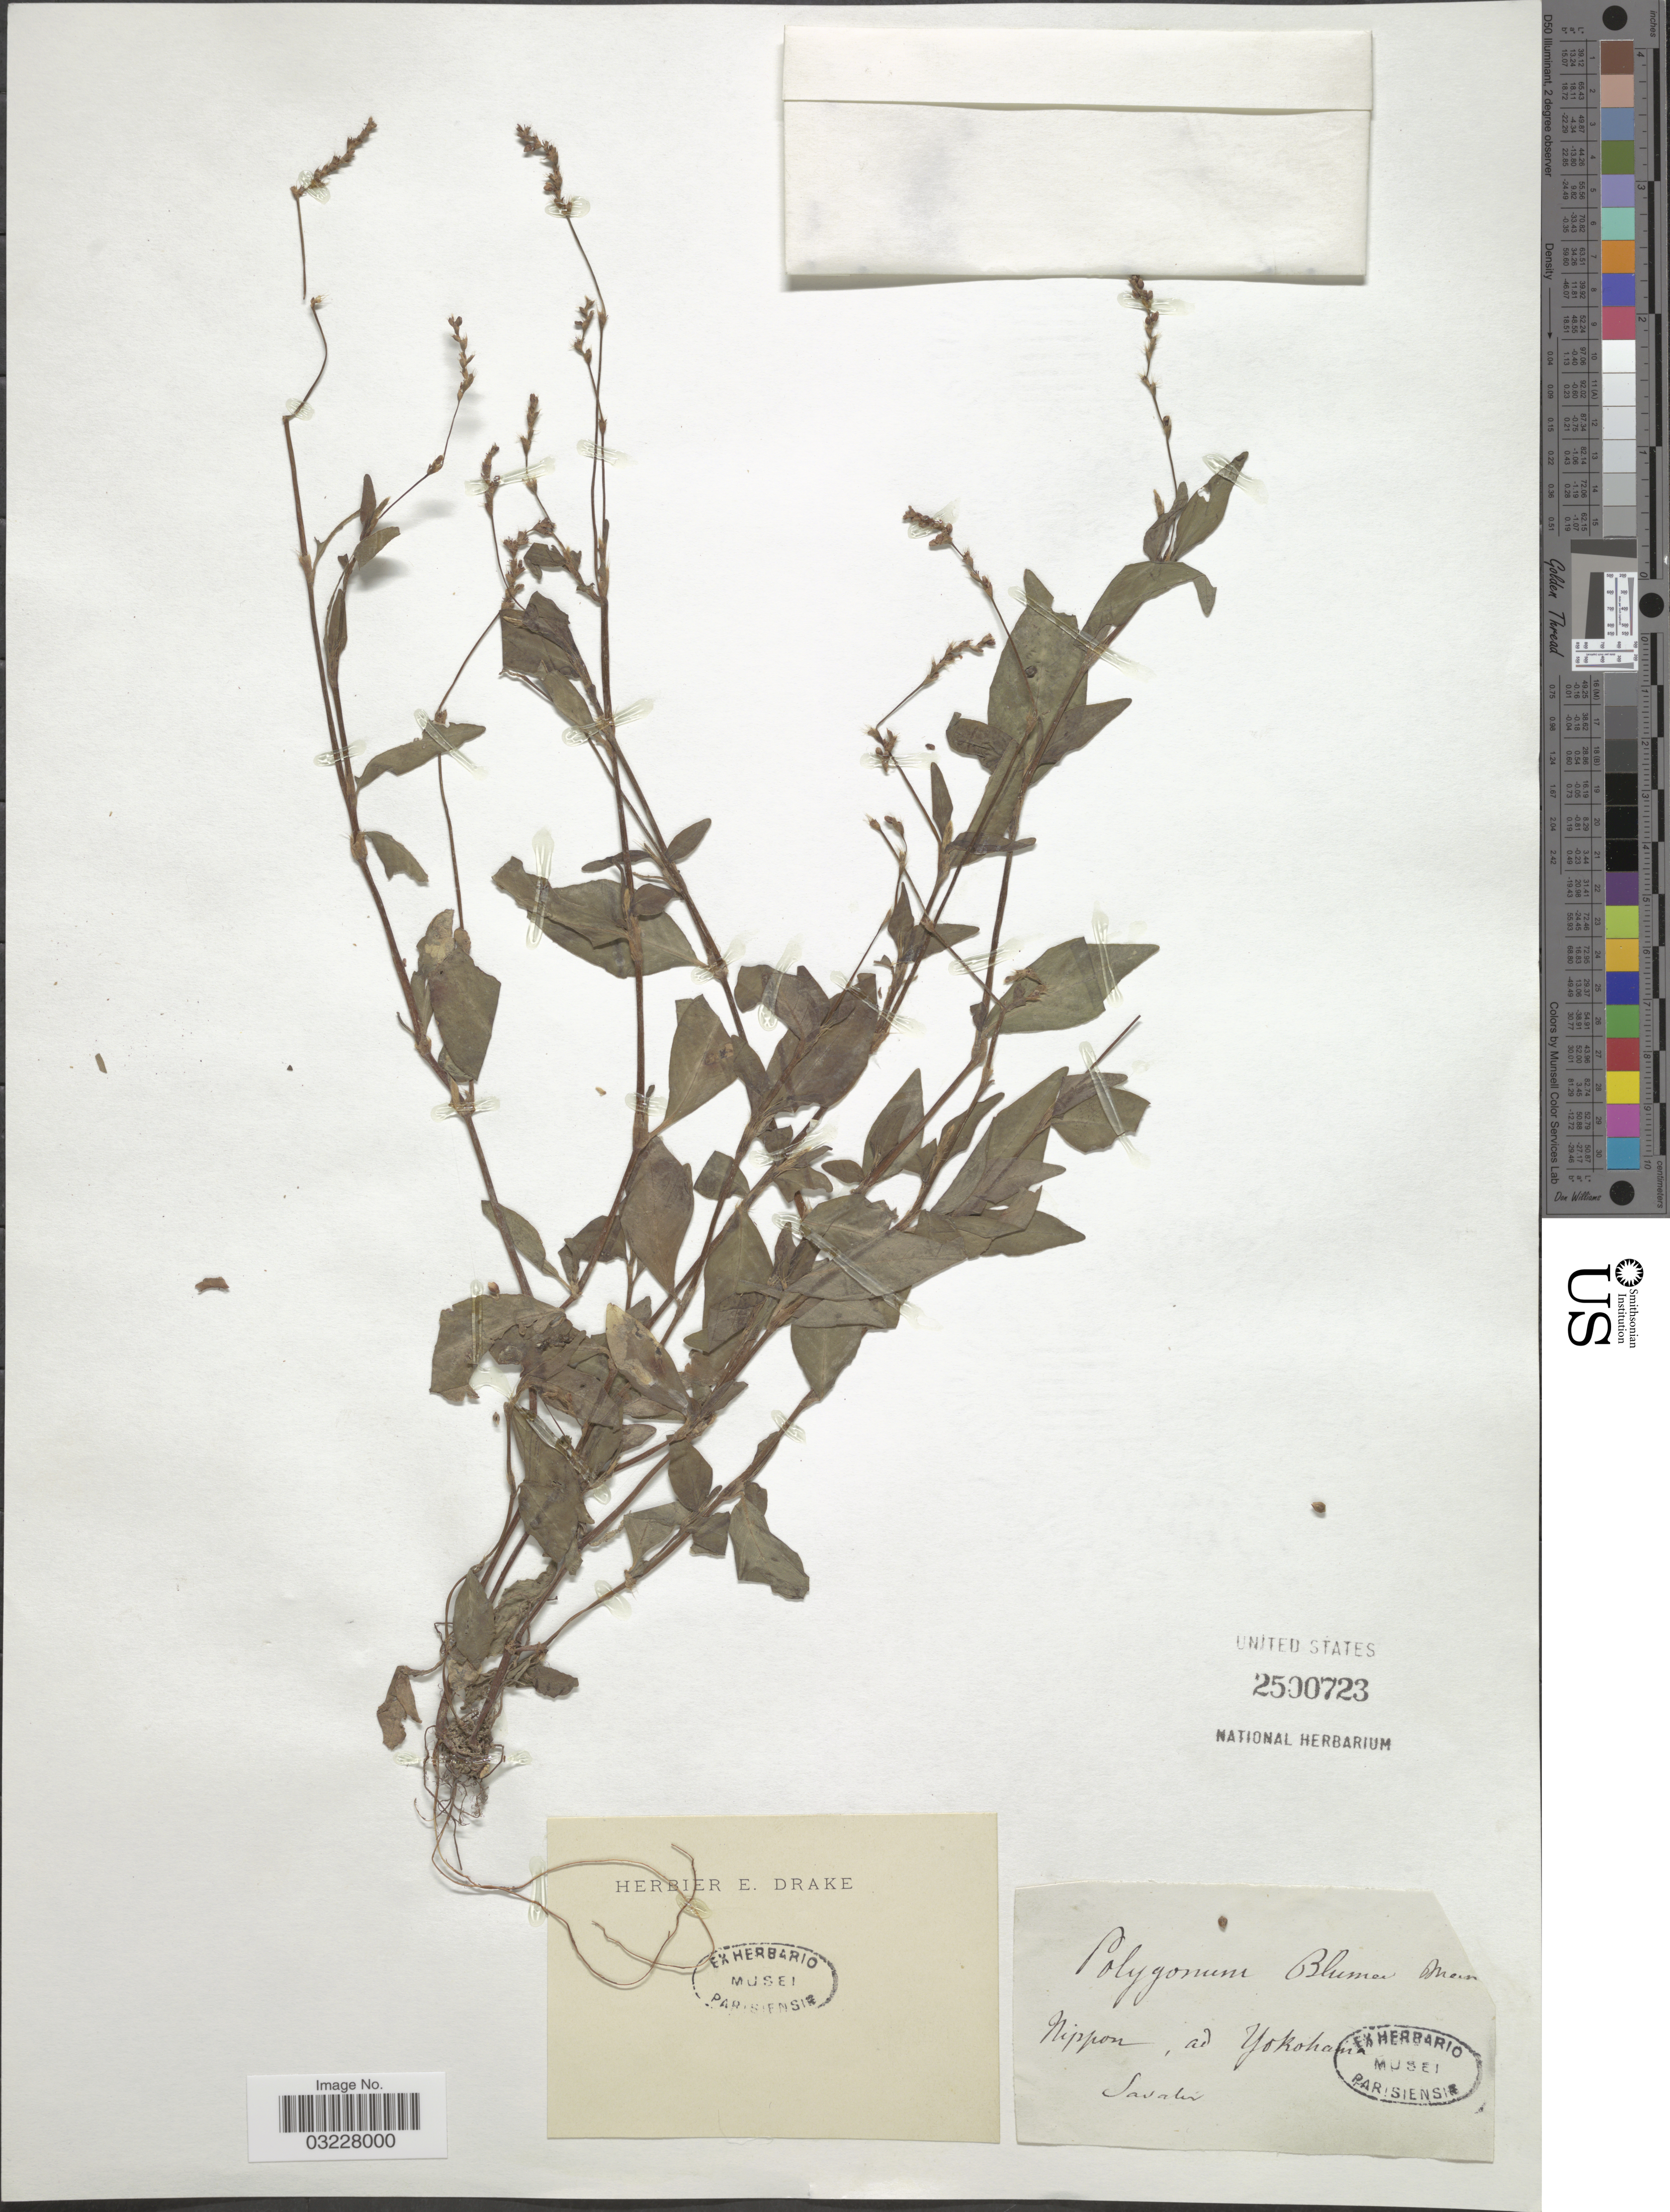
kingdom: Plantae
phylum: Tracheophyta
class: Magnoliopsida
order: Caryophyllales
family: Polygonaceae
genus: Polygonum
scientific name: Polygonum blumei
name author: Meisn. ex Miq.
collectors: Savatier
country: Japan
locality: Nippon, ad Yokohama.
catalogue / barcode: US 2500723